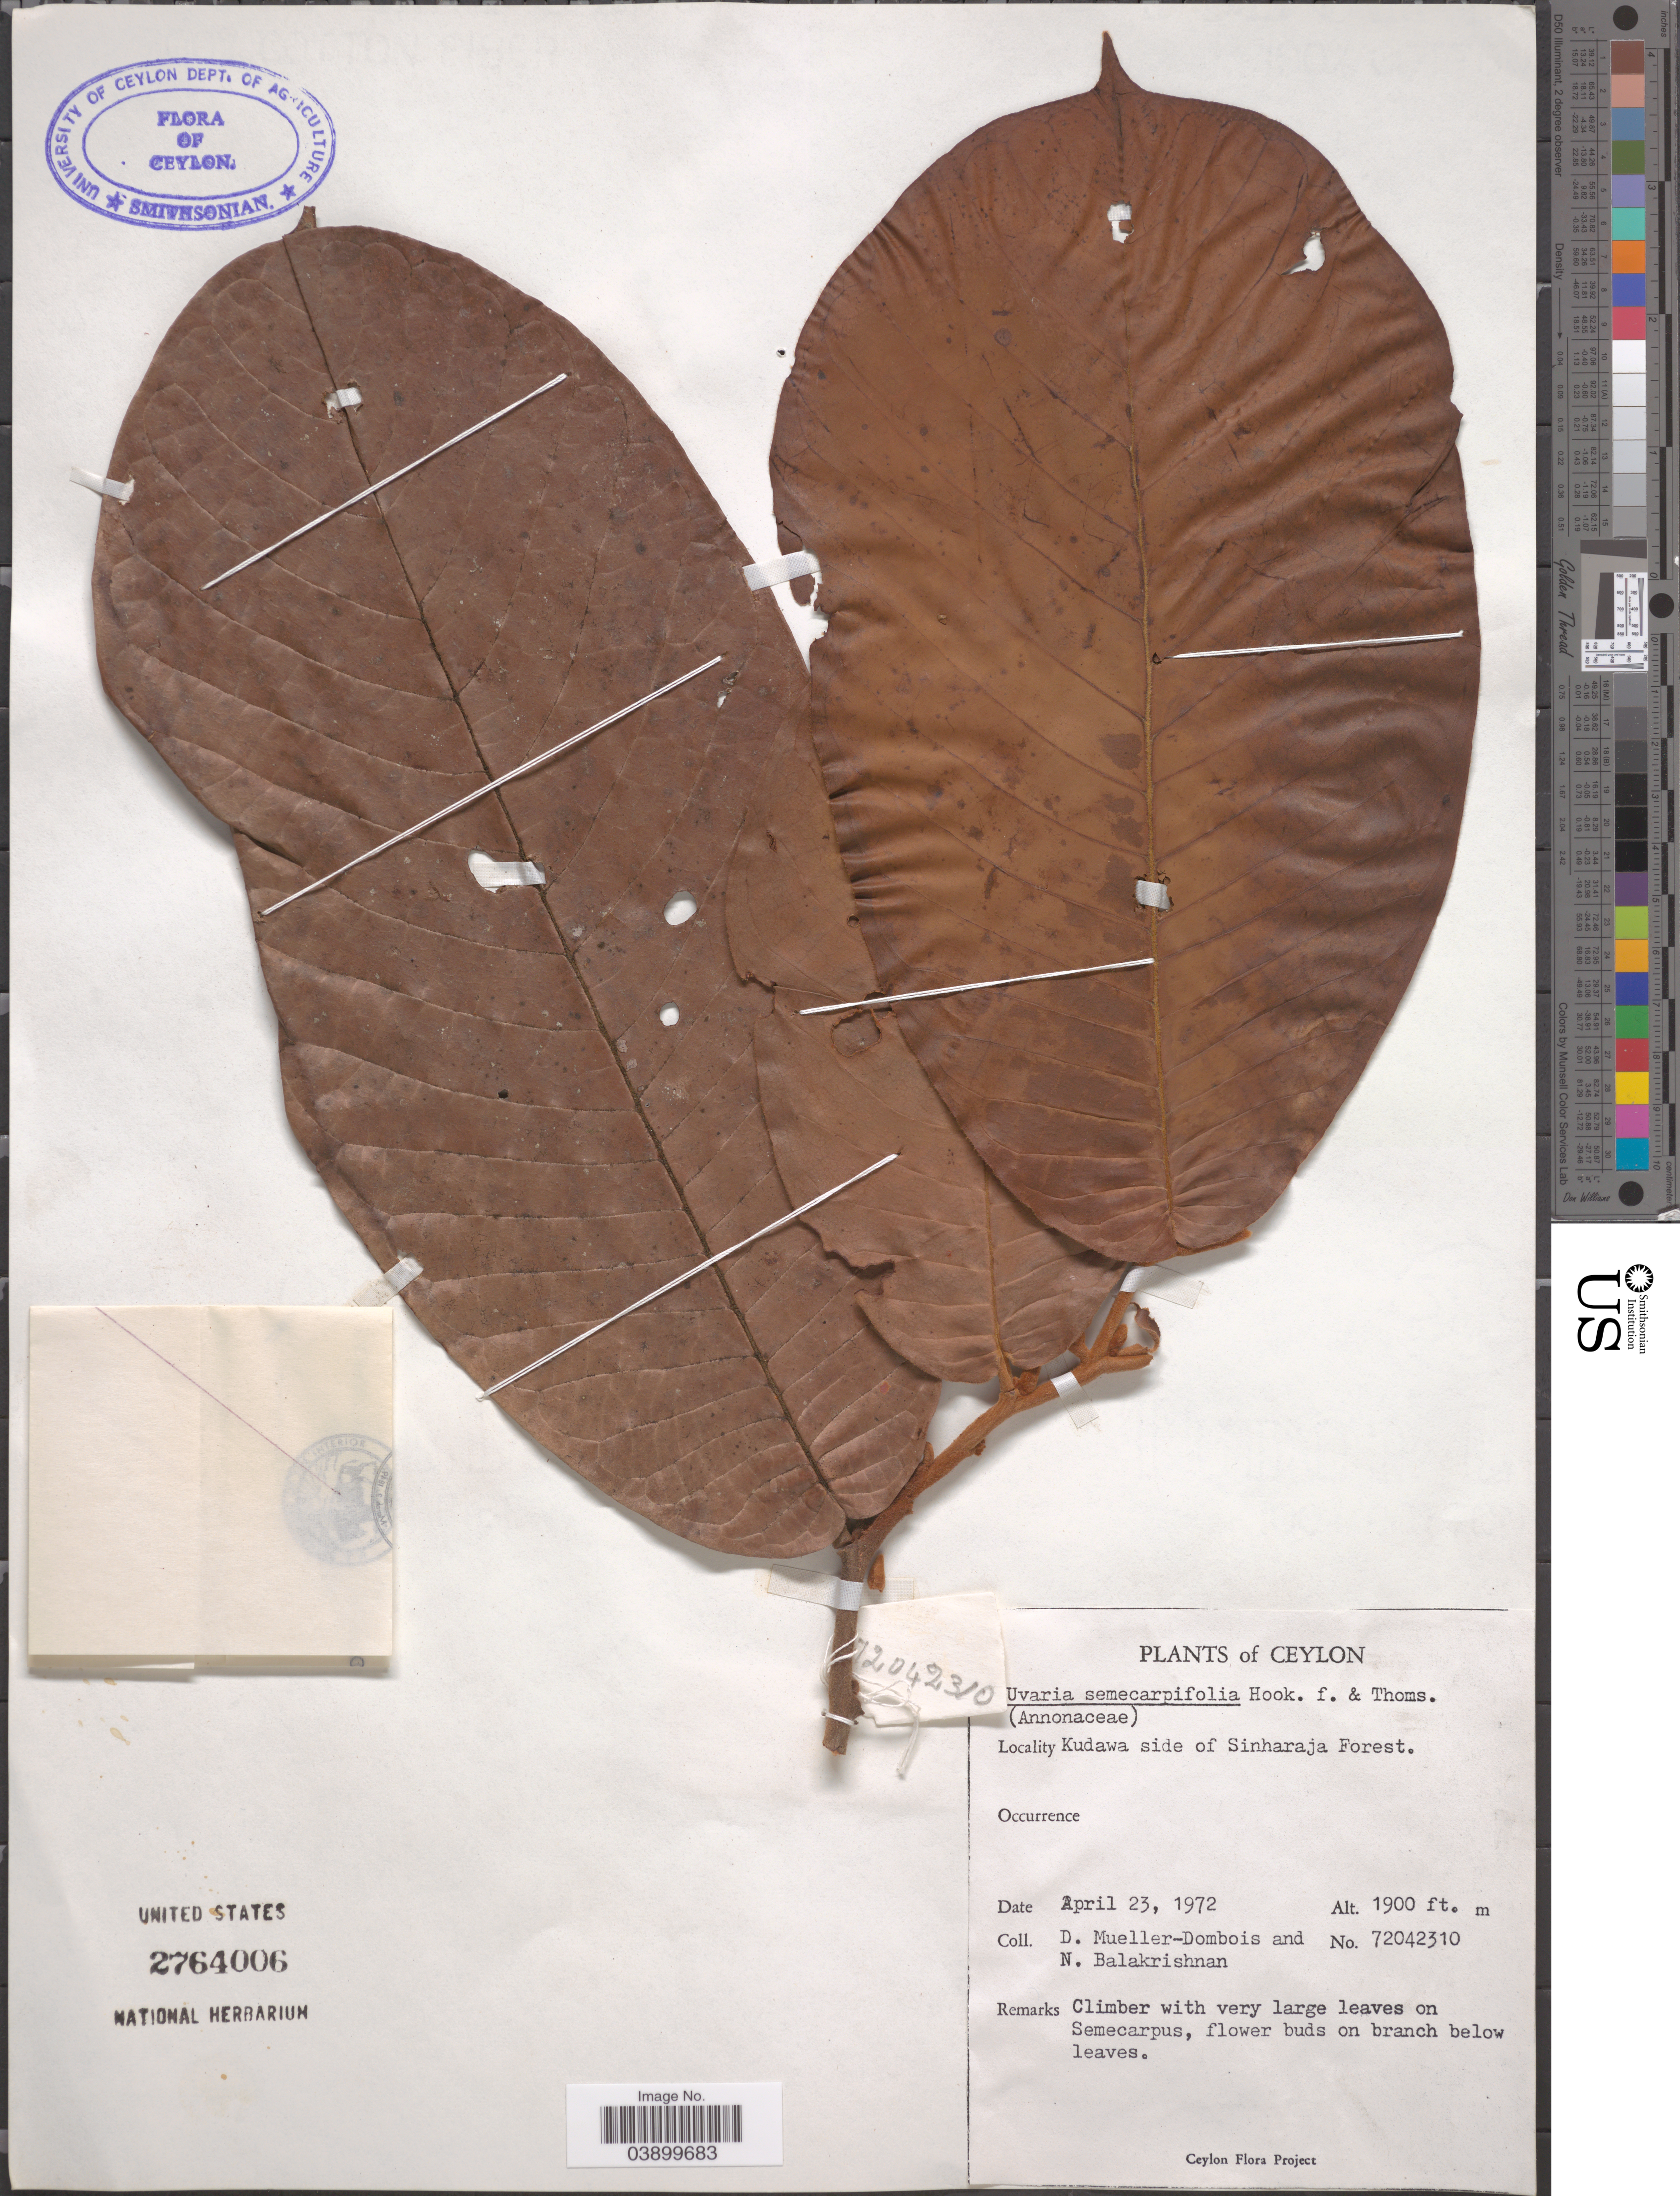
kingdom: Plantae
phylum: Tracheophyta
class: Magnoliopsida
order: Magnoliales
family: Annonaceae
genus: Uvaria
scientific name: Uvaria semecarpifolia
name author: Hook. f. & Thomson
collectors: D. Mueller-Dombois & N. Balakrishnan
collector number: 72042310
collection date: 1972-04-23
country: Sri Lanka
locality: Ceylon. Kudawa side of Sinharaja Forest.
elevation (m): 579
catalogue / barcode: US 2764006